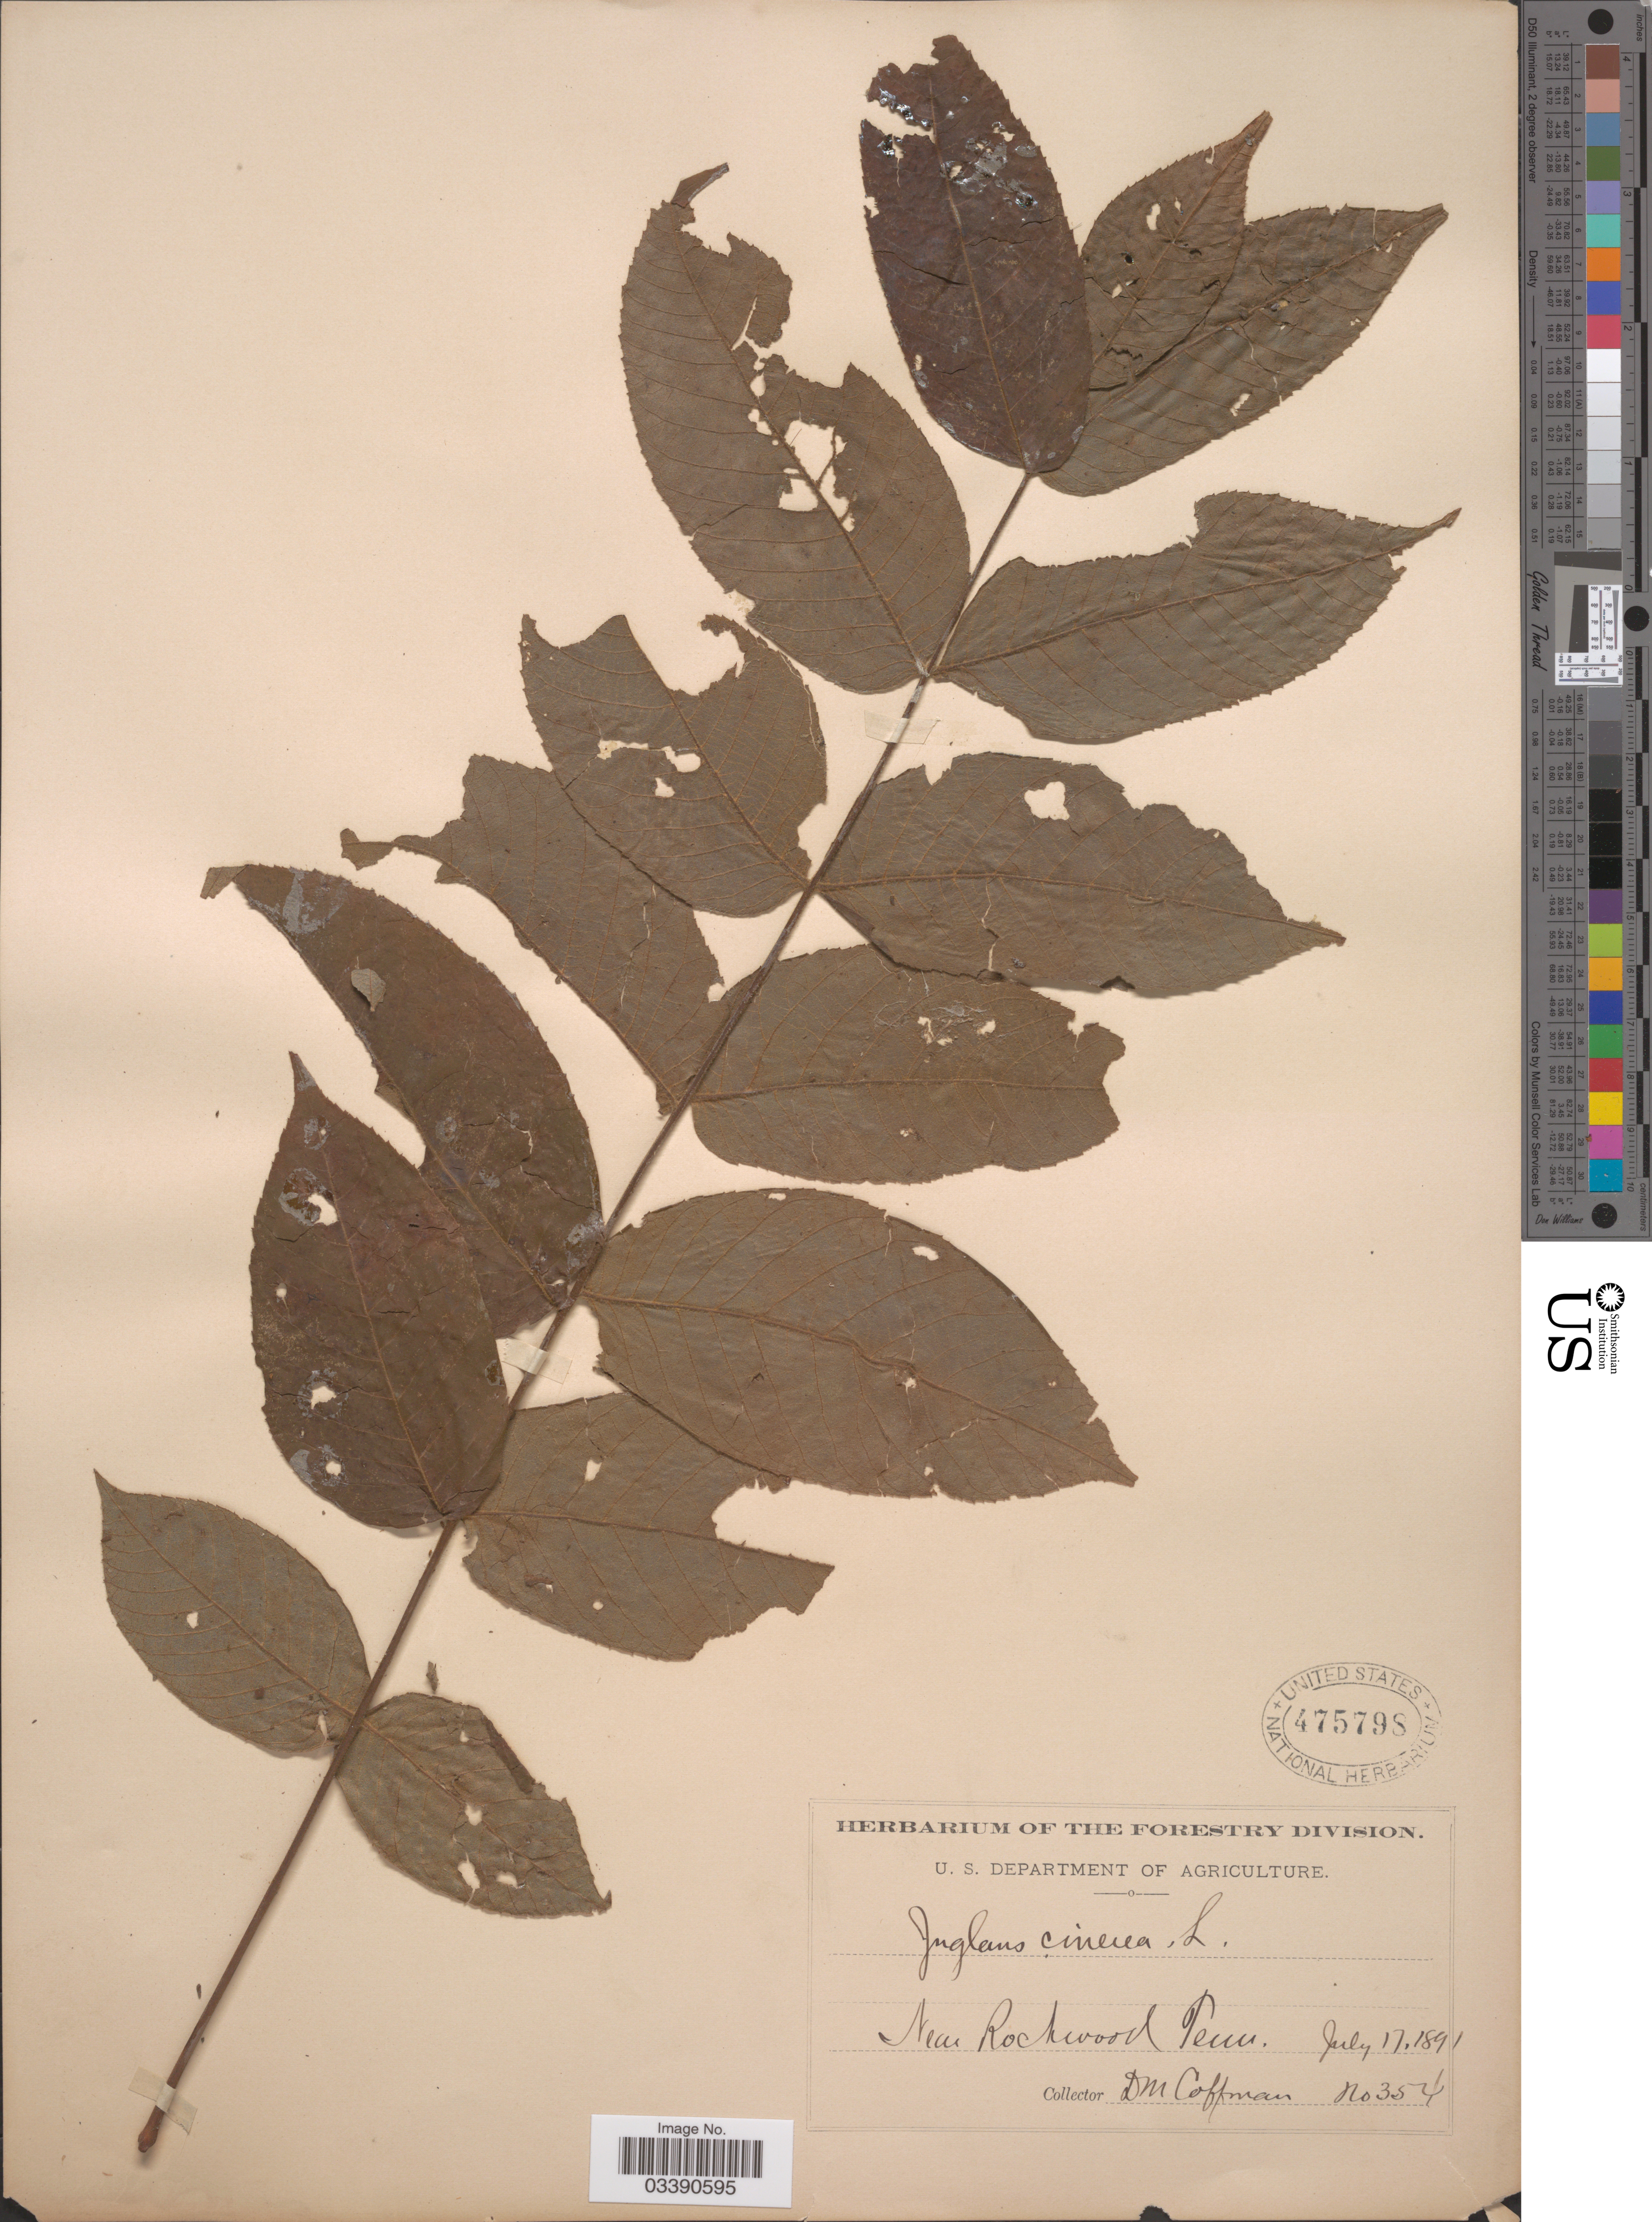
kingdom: Plantae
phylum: Tracheophyta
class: Magnoliopsida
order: Fagales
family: Juglandaceae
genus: Juglans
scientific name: Juglans cinerea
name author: L.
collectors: D. M. Coffman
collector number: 354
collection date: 1891-07-17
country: United States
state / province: Tennessee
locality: Near Rockwood.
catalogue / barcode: US 475798